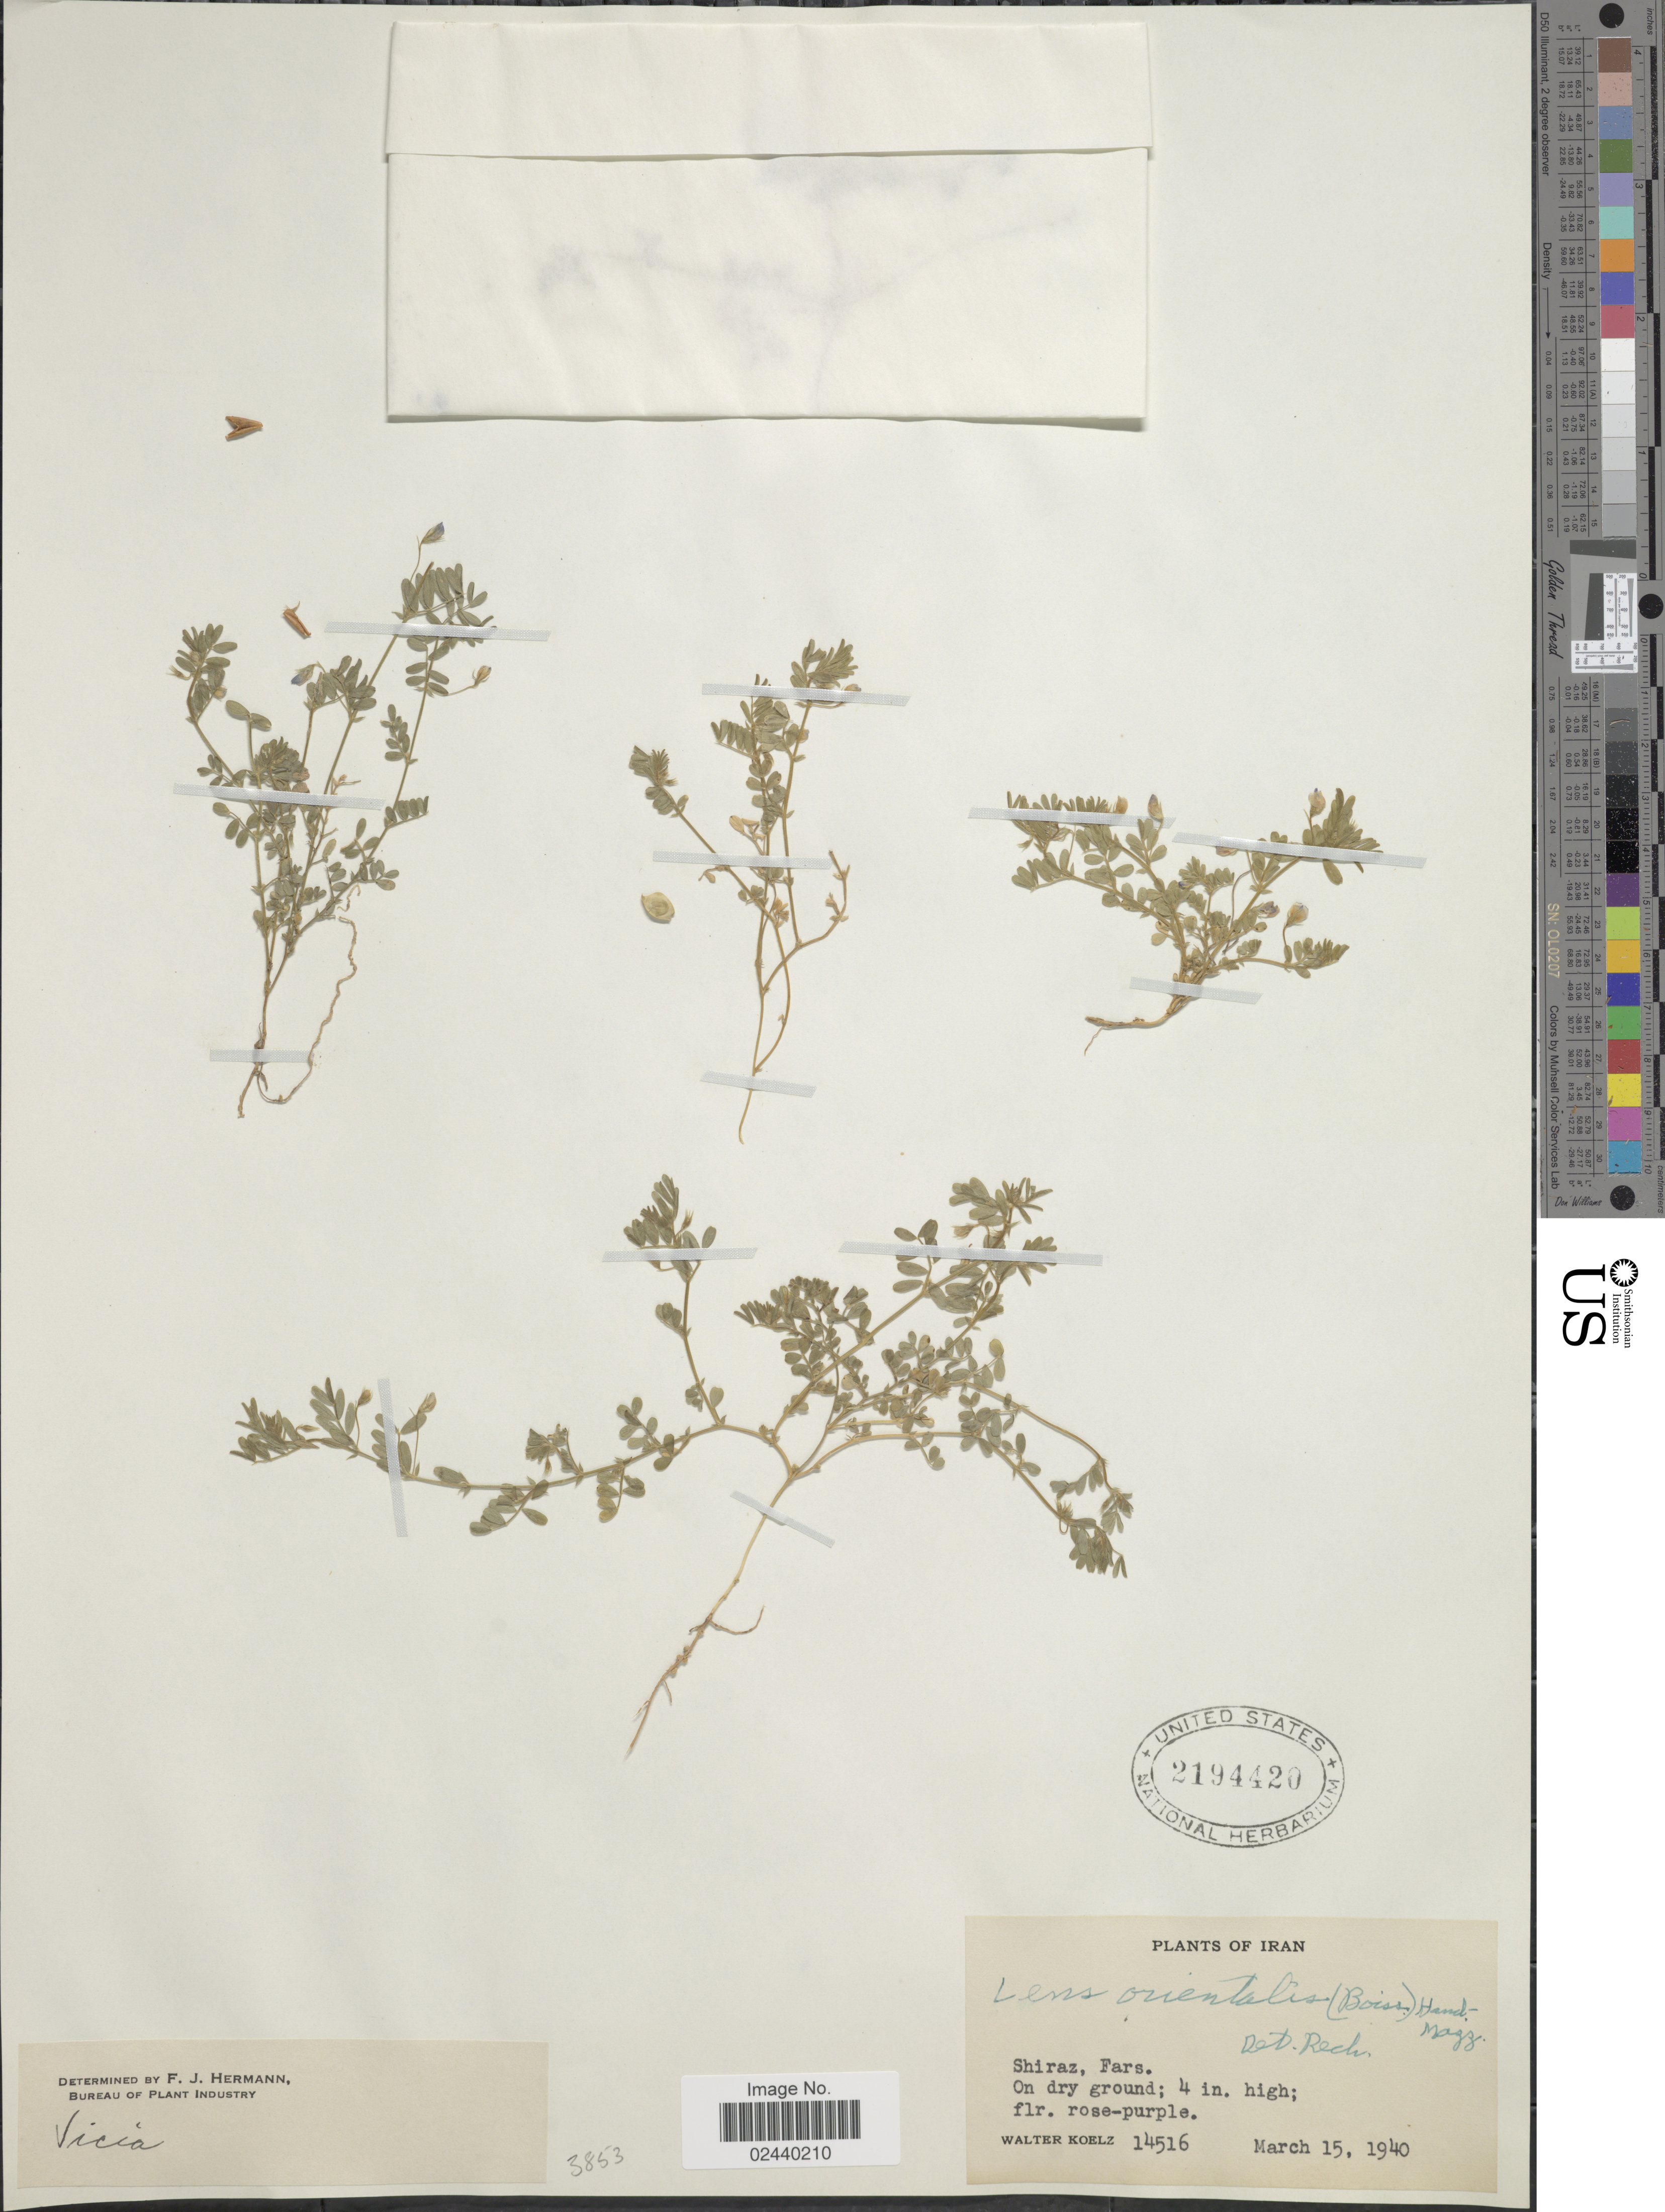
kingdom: Plantae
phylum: Tracheophyta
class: Magnoliopsida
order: Fabales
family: Fabaceae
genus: Vicia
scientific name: Vicia orientalis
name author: (Boiss.) Bég. & Diratz.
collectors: W. N. Koelz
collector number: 14516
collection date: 1940-03-15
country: Iran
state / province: Fars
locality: Shiraz, on dry ground.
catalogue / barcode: US 2194420